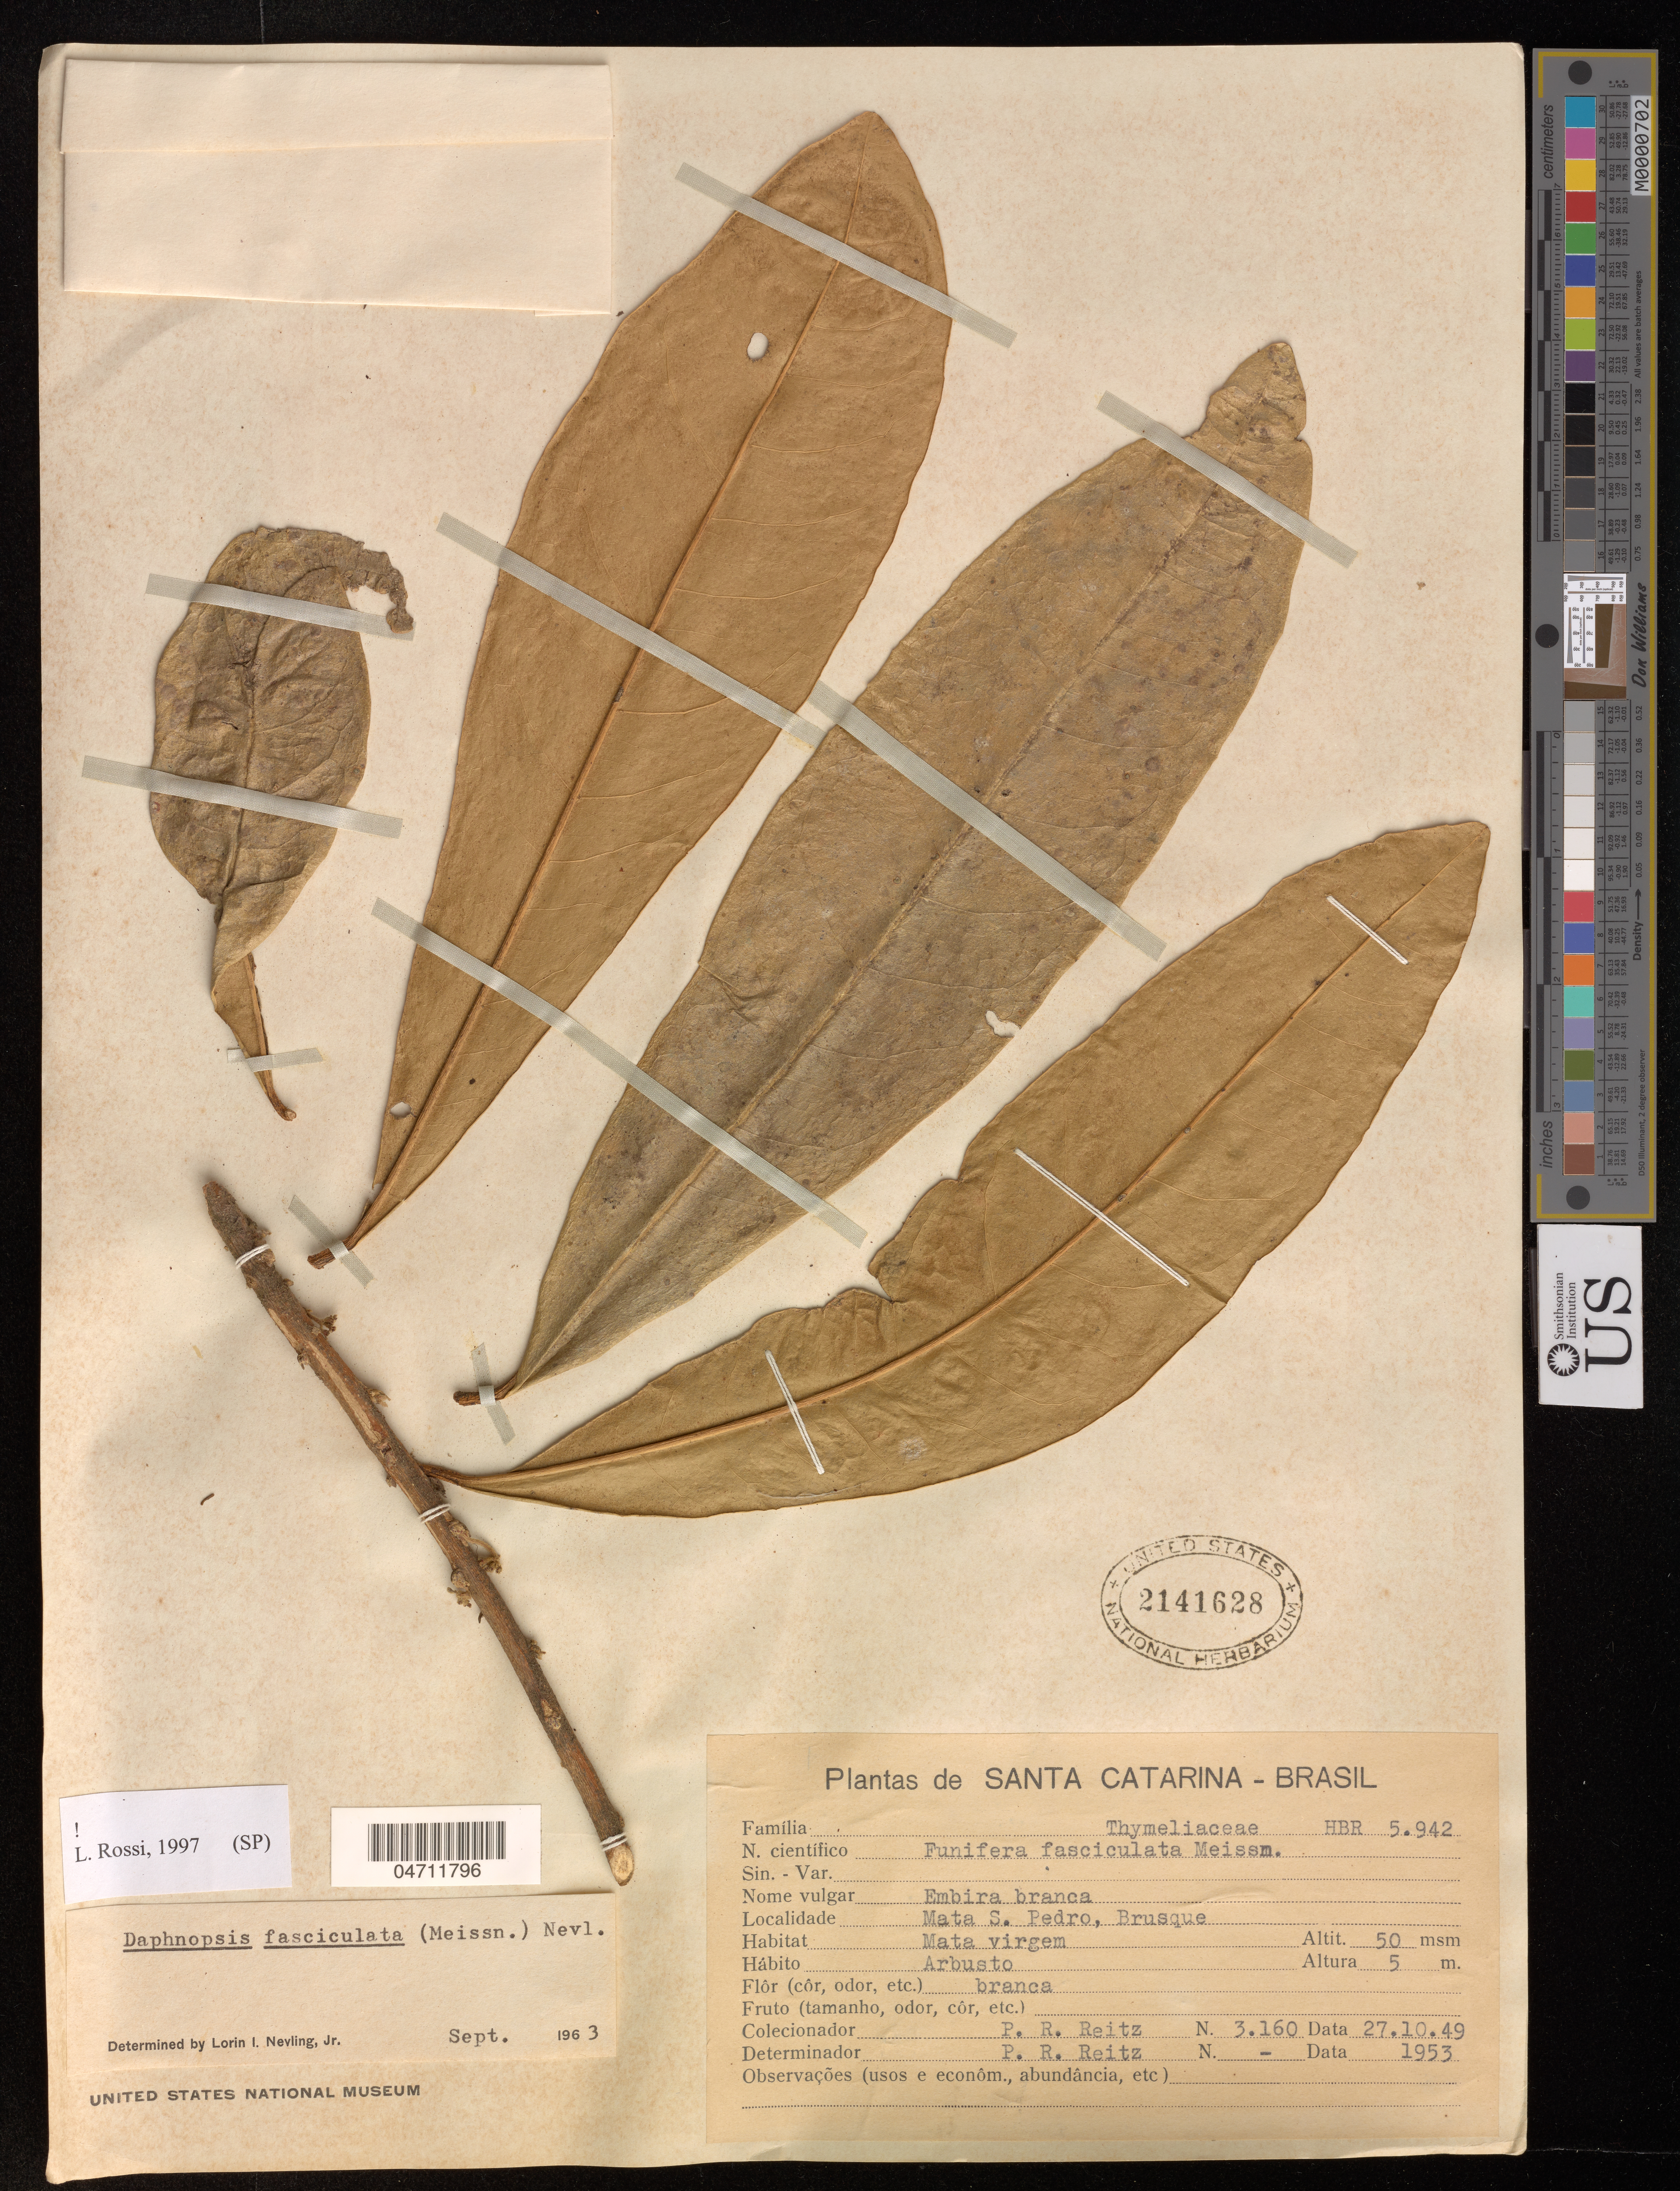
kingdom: Plantae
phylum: Tracheophyta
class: Magnoliopsida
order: Malvales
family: Thymelaeaceae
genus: Daphnopsis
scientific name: Daphnopsis fasciculata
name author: (R. Meissn.) Nevl.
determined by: Rossi, L.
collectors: R. Reitz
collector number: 3160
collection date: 1949-10-27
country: Brazil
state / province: Santa Catarina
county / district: Brusque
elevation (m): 50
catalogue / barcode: US 2141628